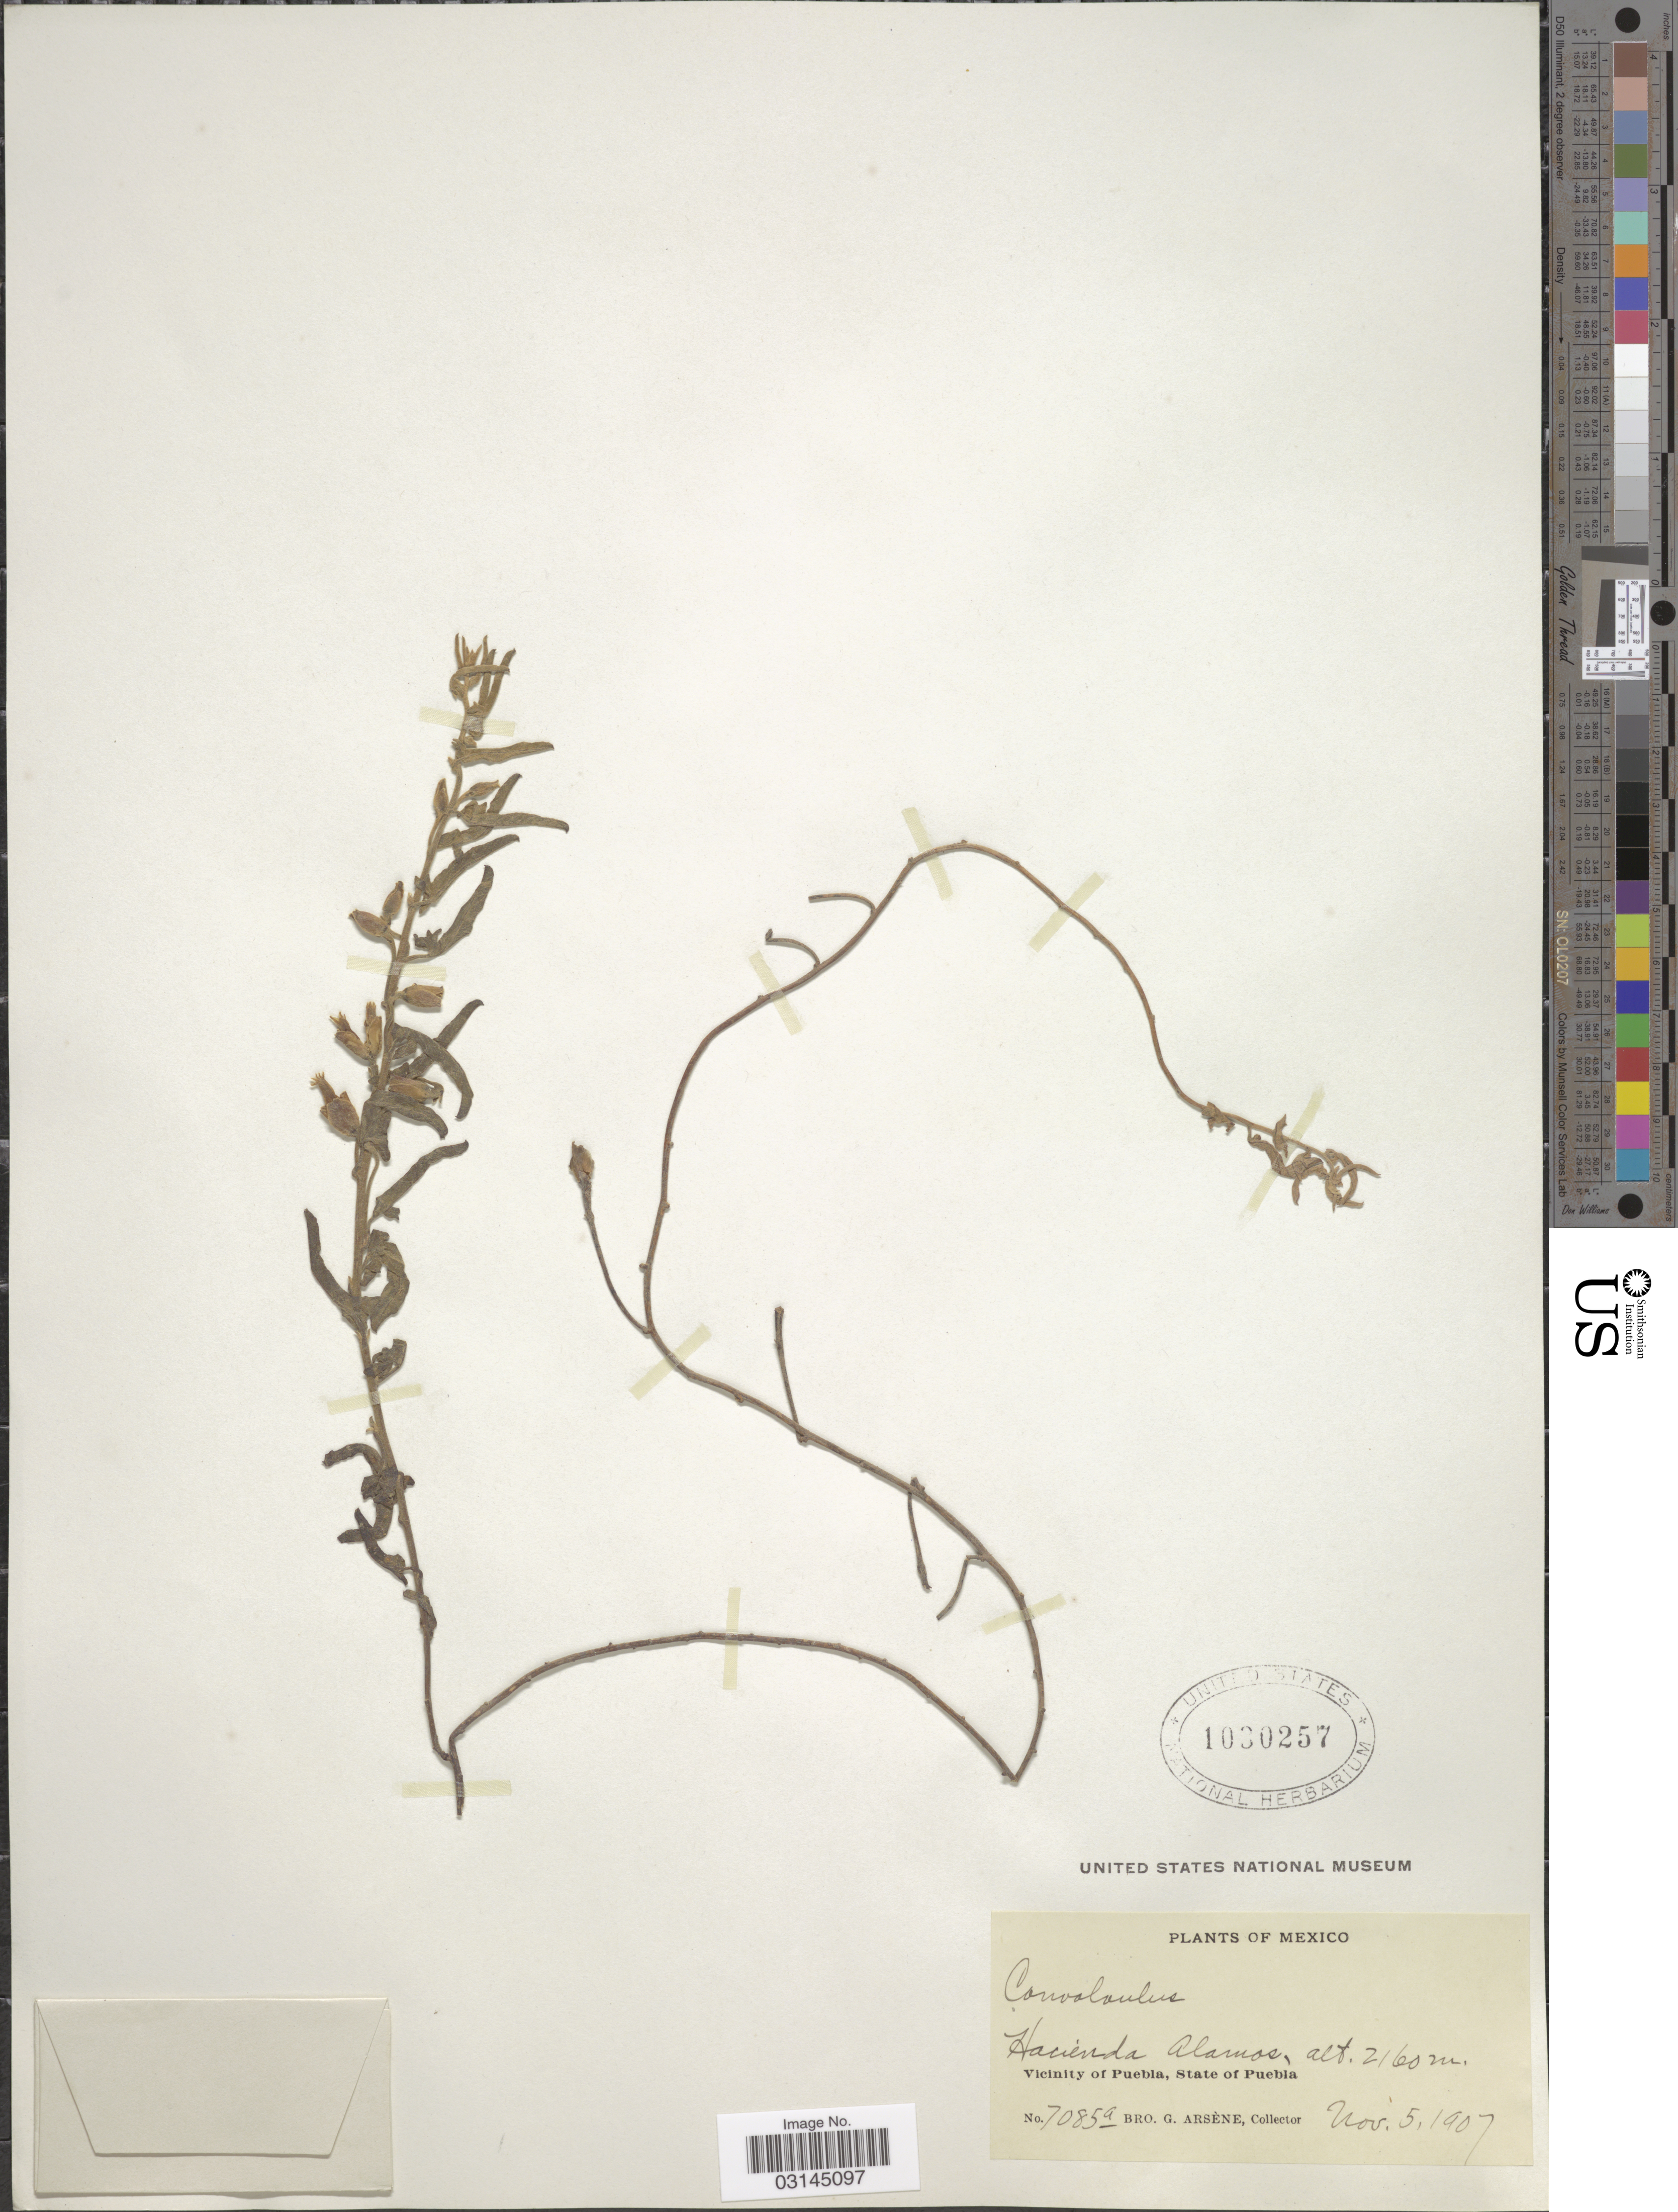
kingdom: Plantae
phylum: Tracheophyta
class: Magnoliopsida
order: Solanales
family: Convolvulaceae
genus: Convolvulus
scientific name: Convolvulus incanus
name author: Vahl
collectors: Bro. G. Arsène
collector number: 7085a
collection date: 1907-11-05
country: Mexico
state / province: Puebla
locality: Hacienda Alamos. Vicinity of Puebla, State of Puebla.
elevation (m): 2160